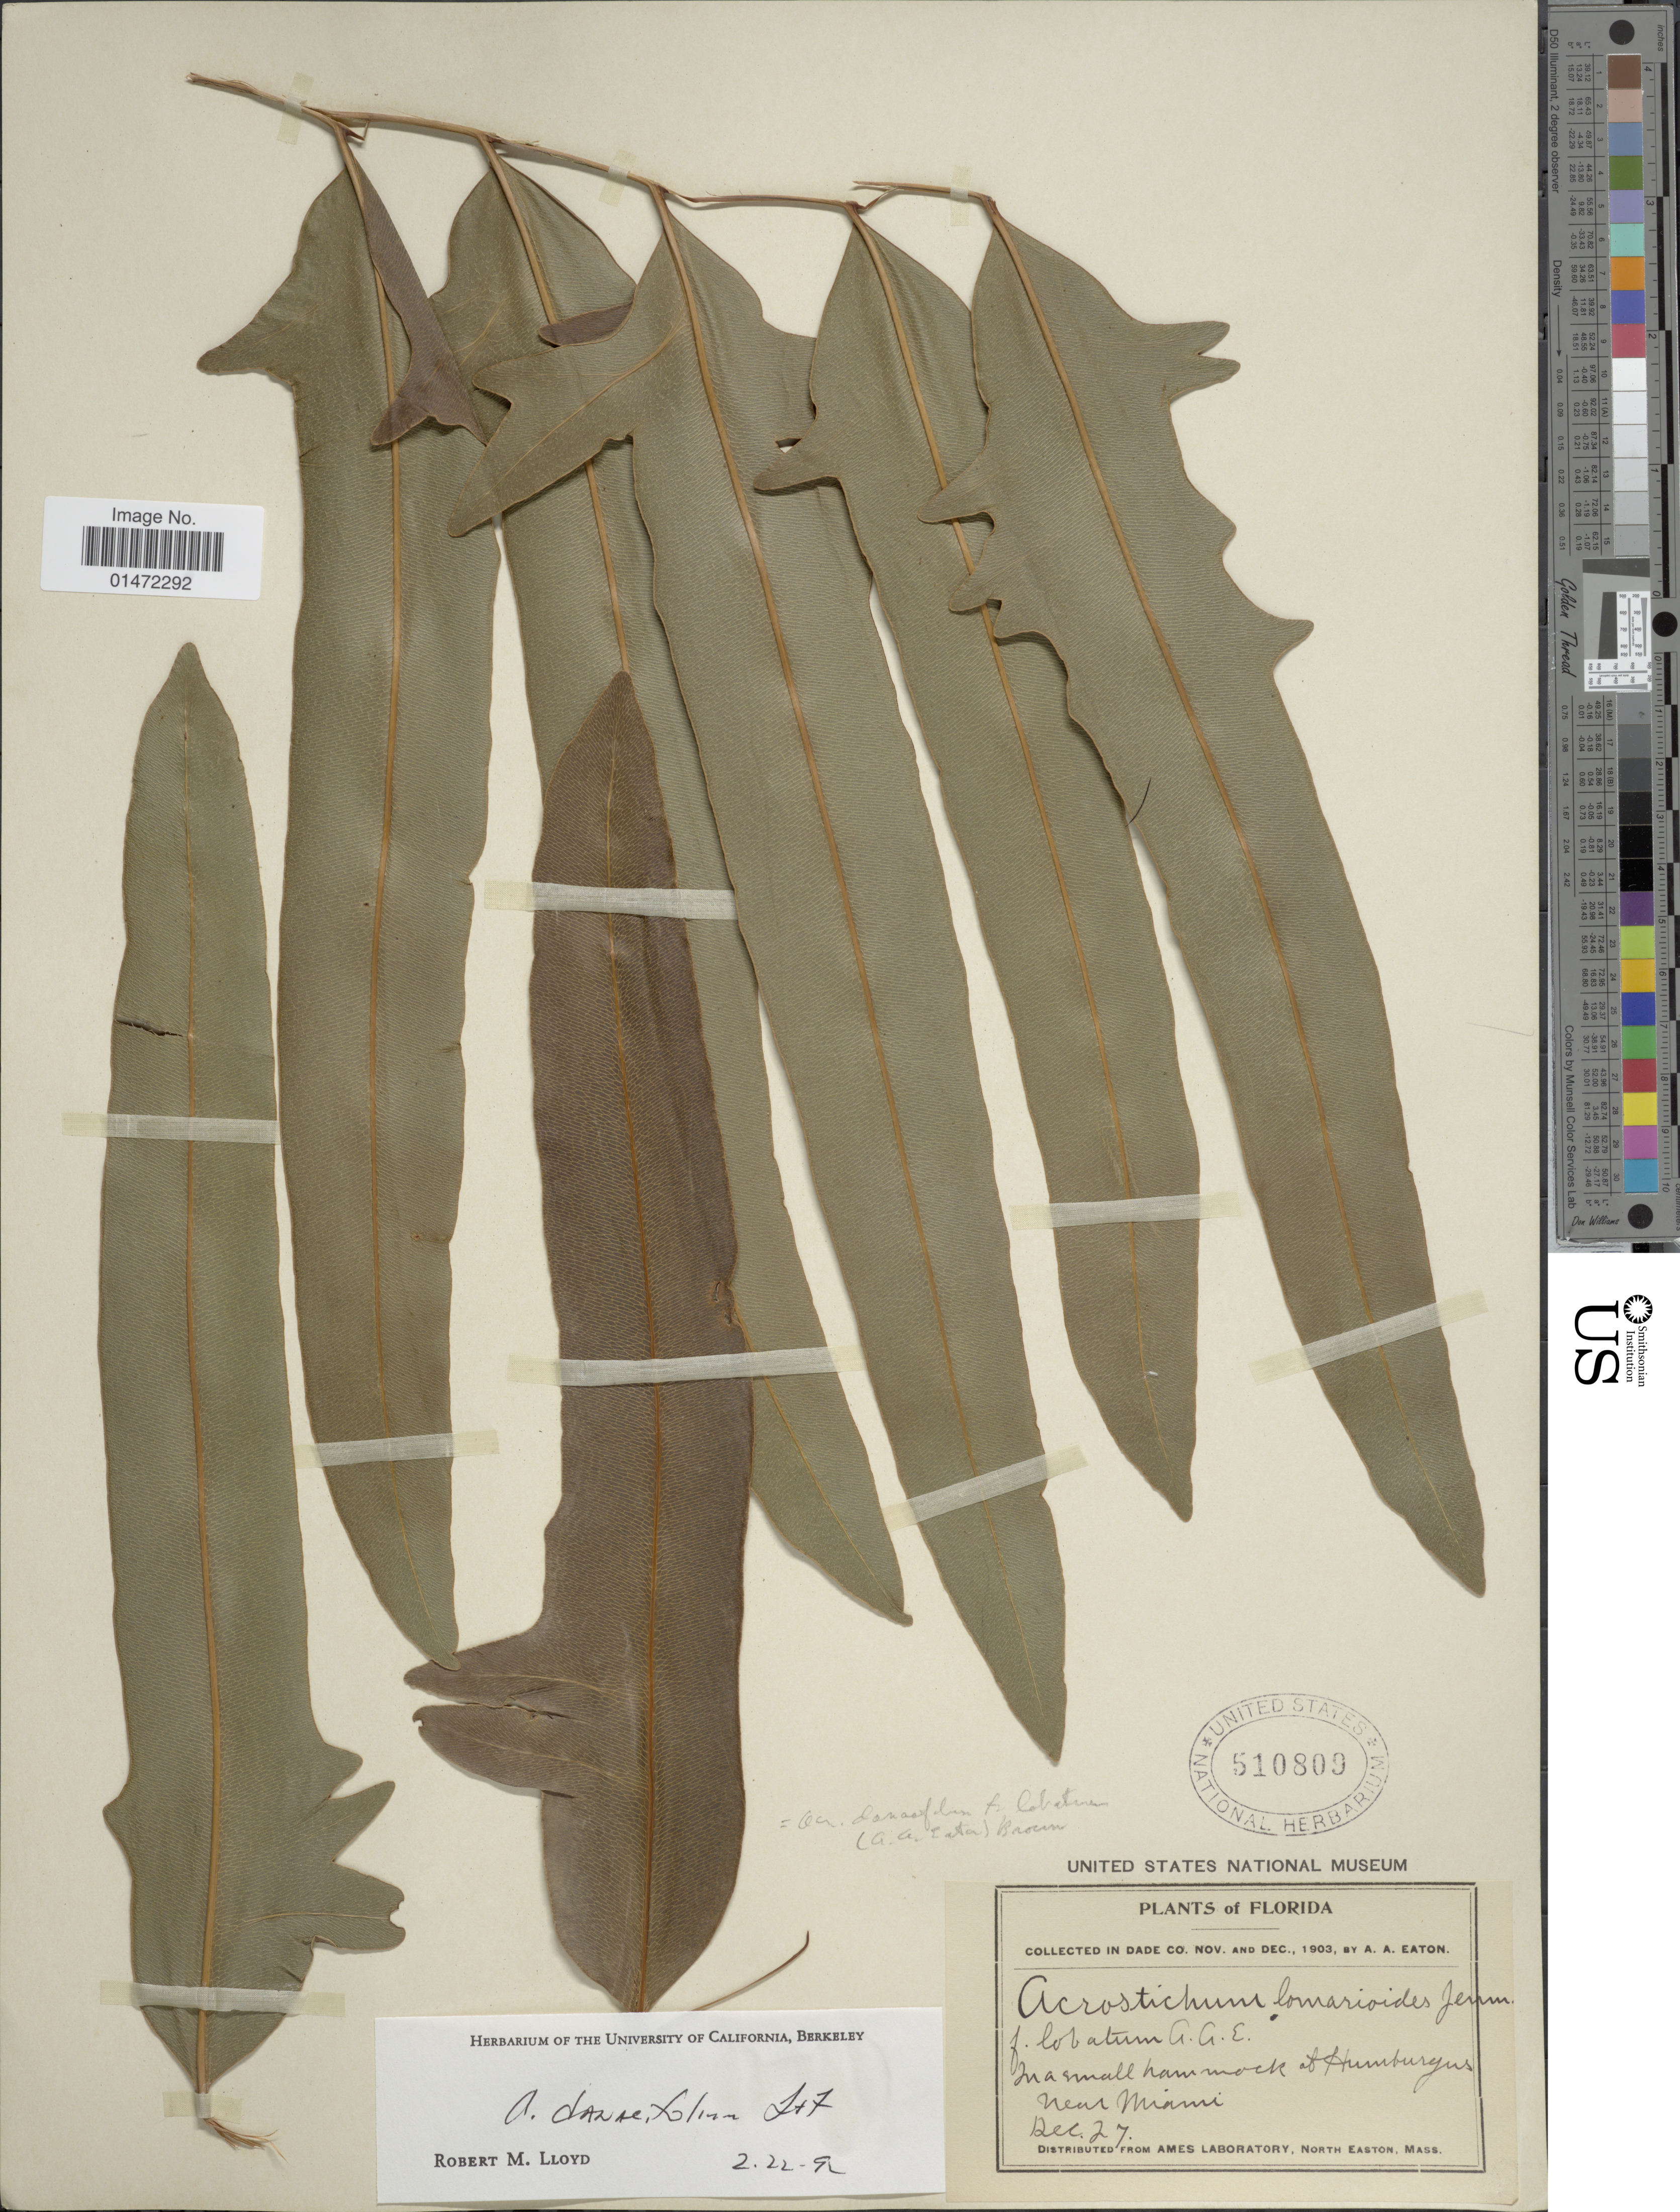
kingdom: Plantae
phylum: Tracheophyta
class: Polypodiopsida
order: Polypodiales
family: Pteridaceae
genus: Acrostichum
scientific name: Acrostichum danaeifolium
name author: Langsd. & Fisch.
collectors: A. A. Eaton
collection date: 1903-12-27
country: United States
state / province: Florida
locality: Near Miami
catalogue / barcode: US 510809